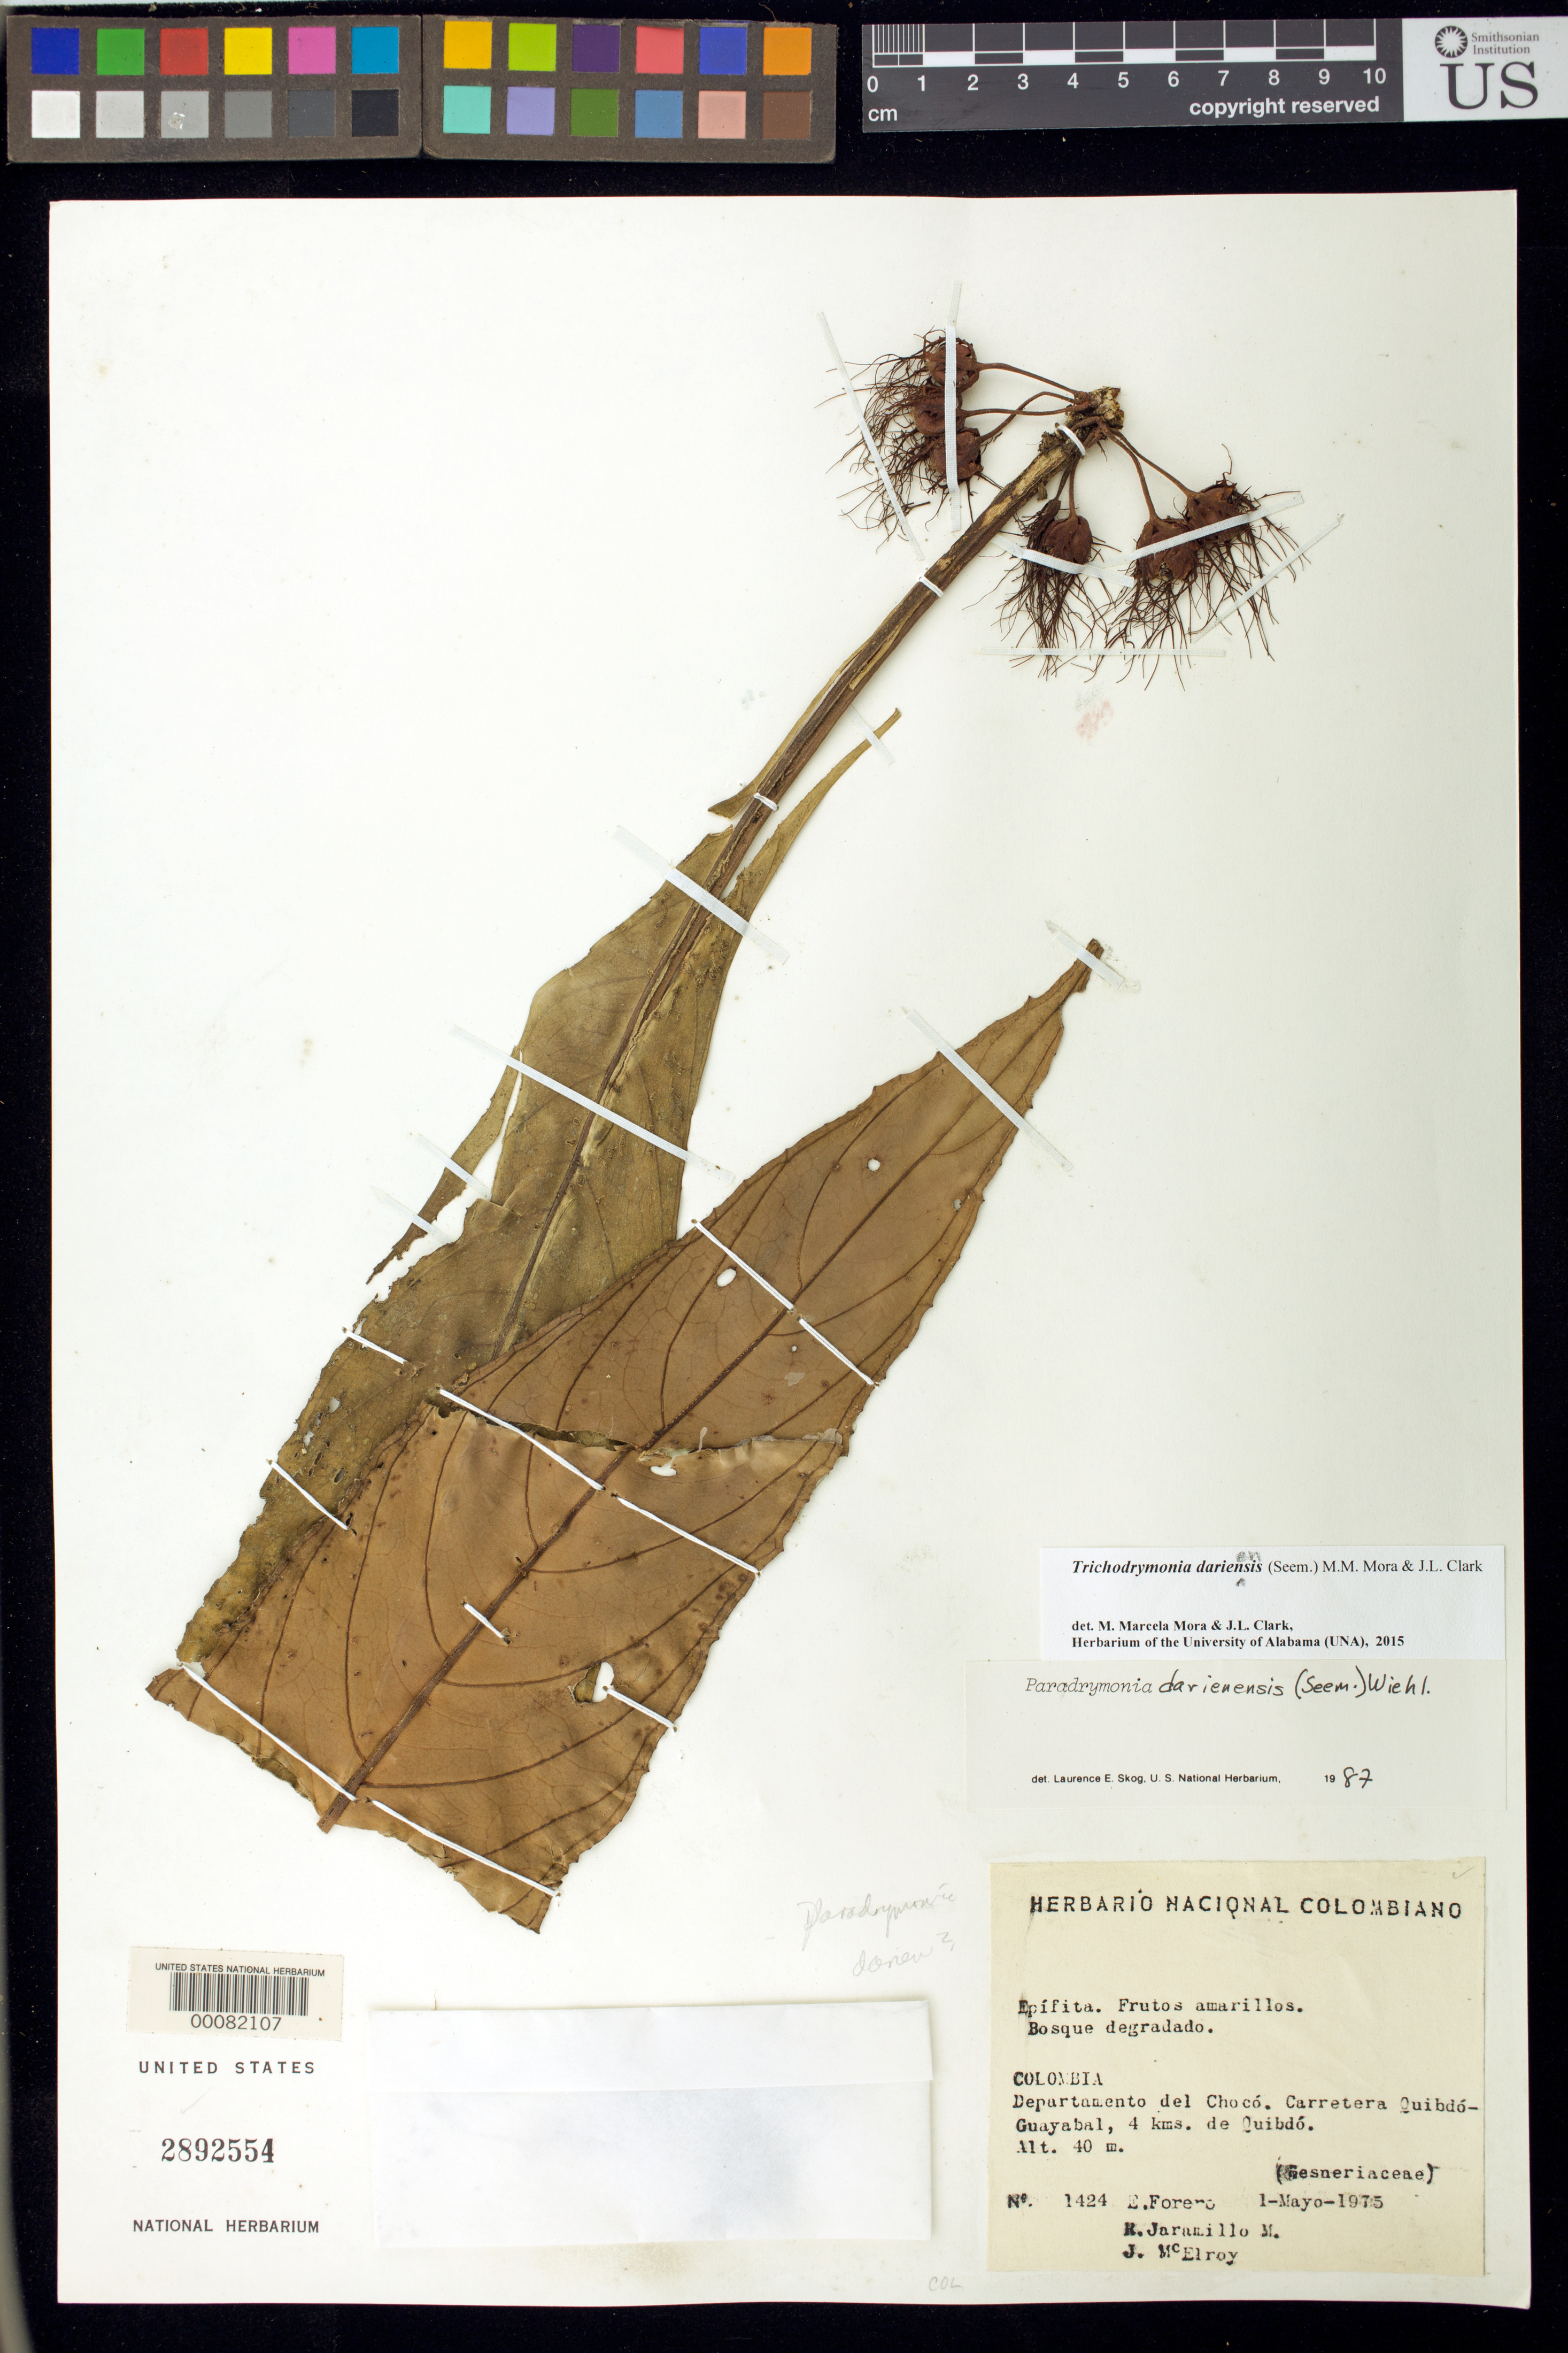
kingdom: Plantae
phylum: Tracheophyta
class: Magnoliopsida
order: Lamiales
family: Gesneriaceae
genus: Trichodrymonia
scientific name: Trichodrymonia dariensis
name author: (Seem.) M.M. Mora & J.L. Clark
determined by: Mora, M. M.; Clark, J. L.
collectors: E. Forero, R. Jaramillo M. & J. B. McElroy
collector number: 1424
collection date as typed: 01 May 1975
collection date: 1975-05-01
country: Colombia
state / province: Chocó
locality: Quibdo-Guayabal highway, 4 km from Quibdo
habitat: Disturbed forest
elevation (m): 40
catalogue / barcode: US 2892554